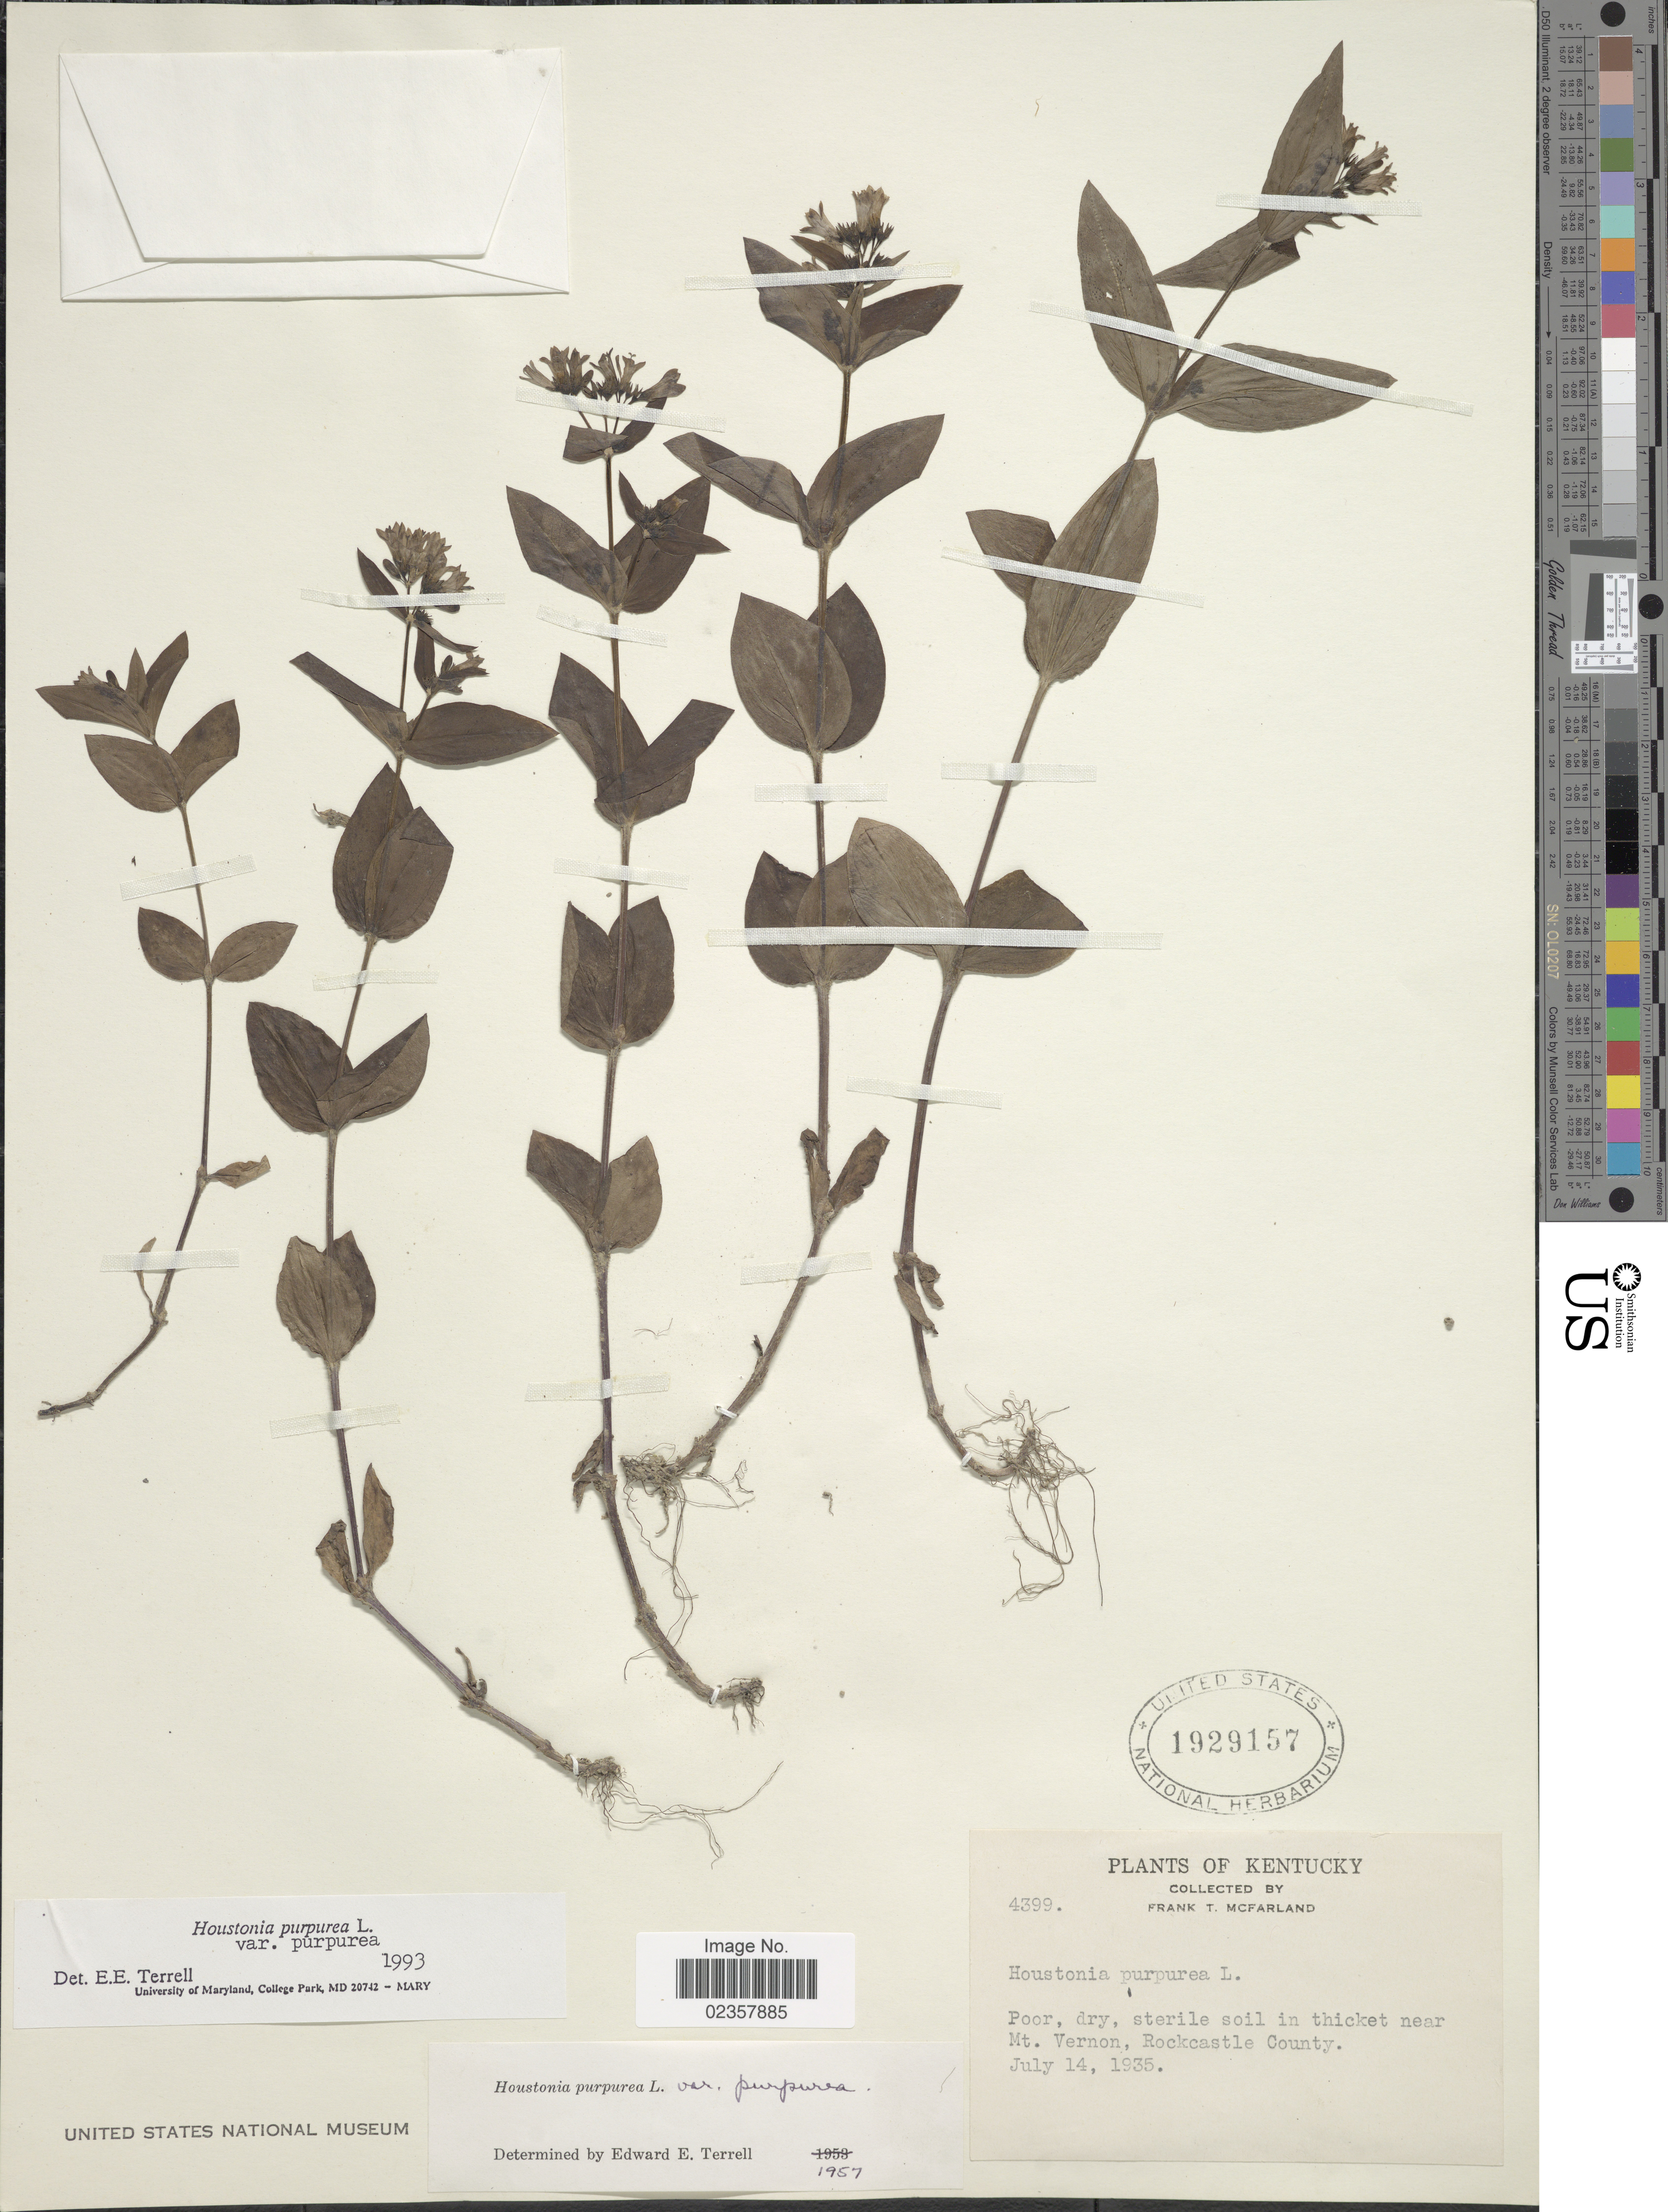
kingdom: Plantae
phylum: Tracheophyta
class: Magnoliopsida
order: Gentianales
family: Rubiaceae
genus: Houstonia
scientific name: Houstonia purpurea var. purpurea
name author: L.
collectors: F. McFarland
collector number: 4399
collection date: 1935-07-14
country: United States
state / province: Kentucky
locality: Sterile soil in thicket near Mt. Vernon, Rockcastle County.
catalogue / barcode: US 1929157